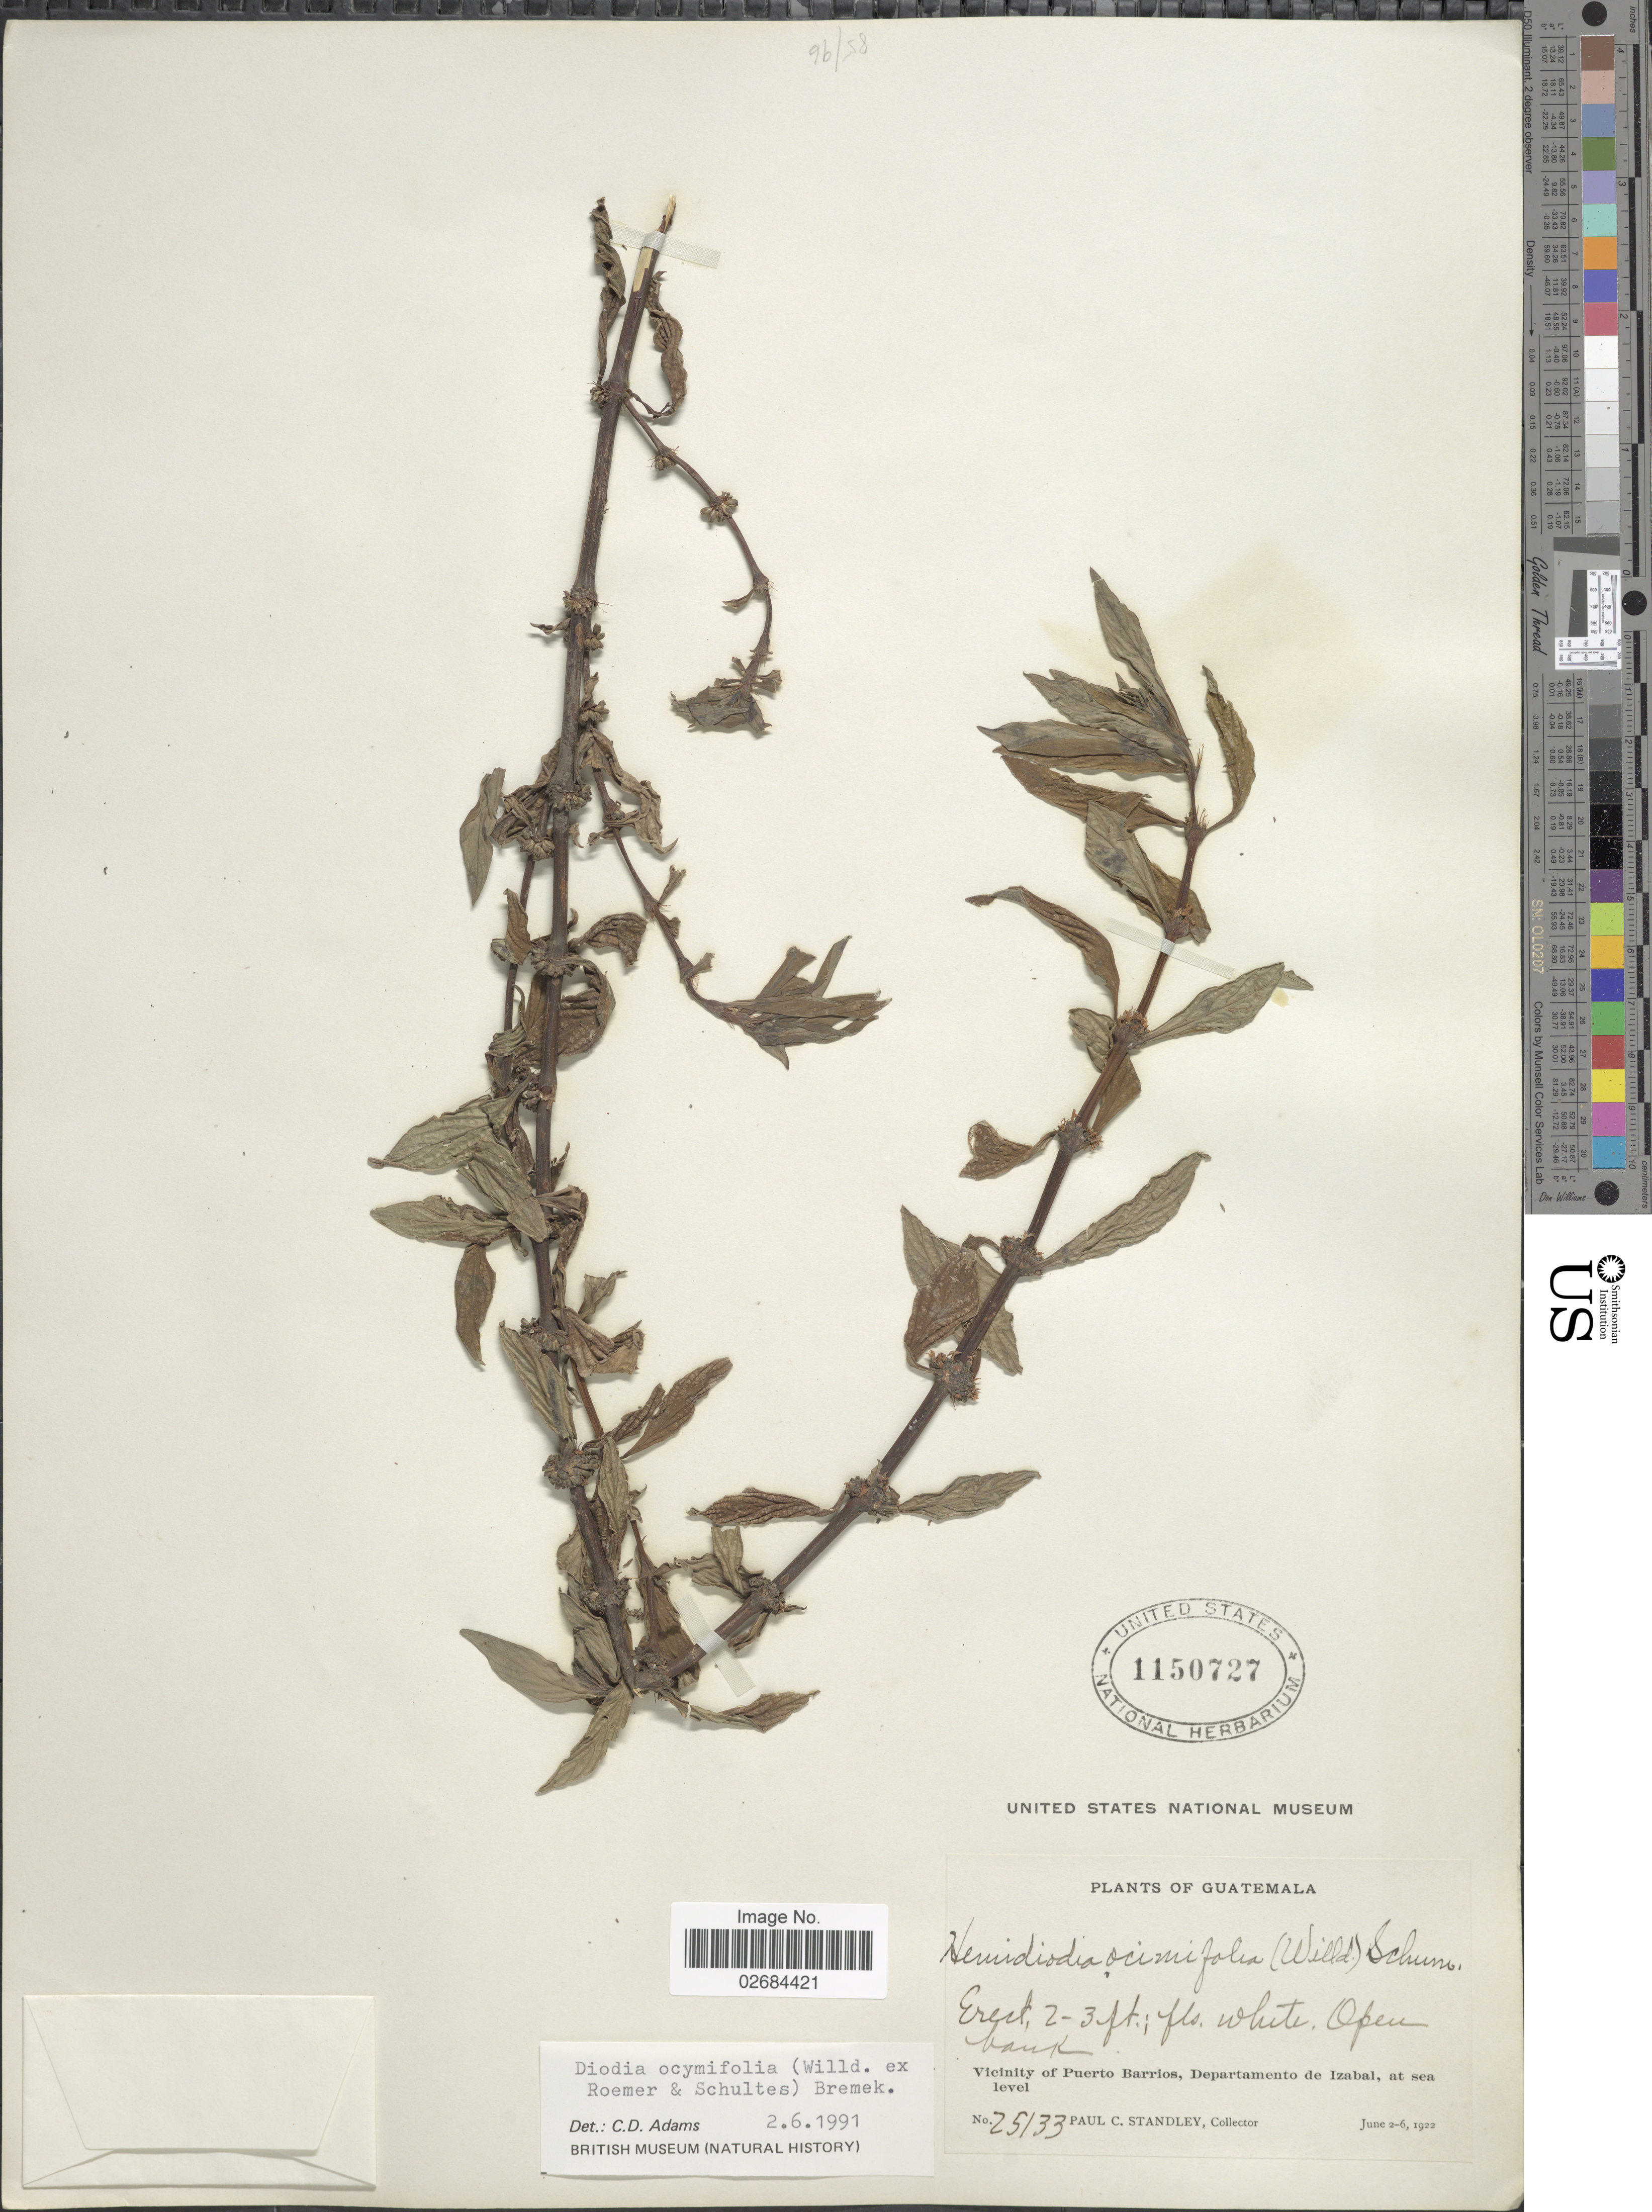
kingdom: Plantae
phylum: Tracheophyta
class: Magnoliopsida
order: Gentianales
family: Rubiaceae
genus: Diodia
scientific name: Diodia ocymifolia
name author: (Willd. ex Roem. & Schult.) Bremek.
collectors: P. C. Standley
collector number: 25133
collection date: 1922-06-02/1922-06-06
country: Guatemala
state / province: Izabal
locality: Vicinity of Puerto Barrios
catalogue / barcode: US 1150727